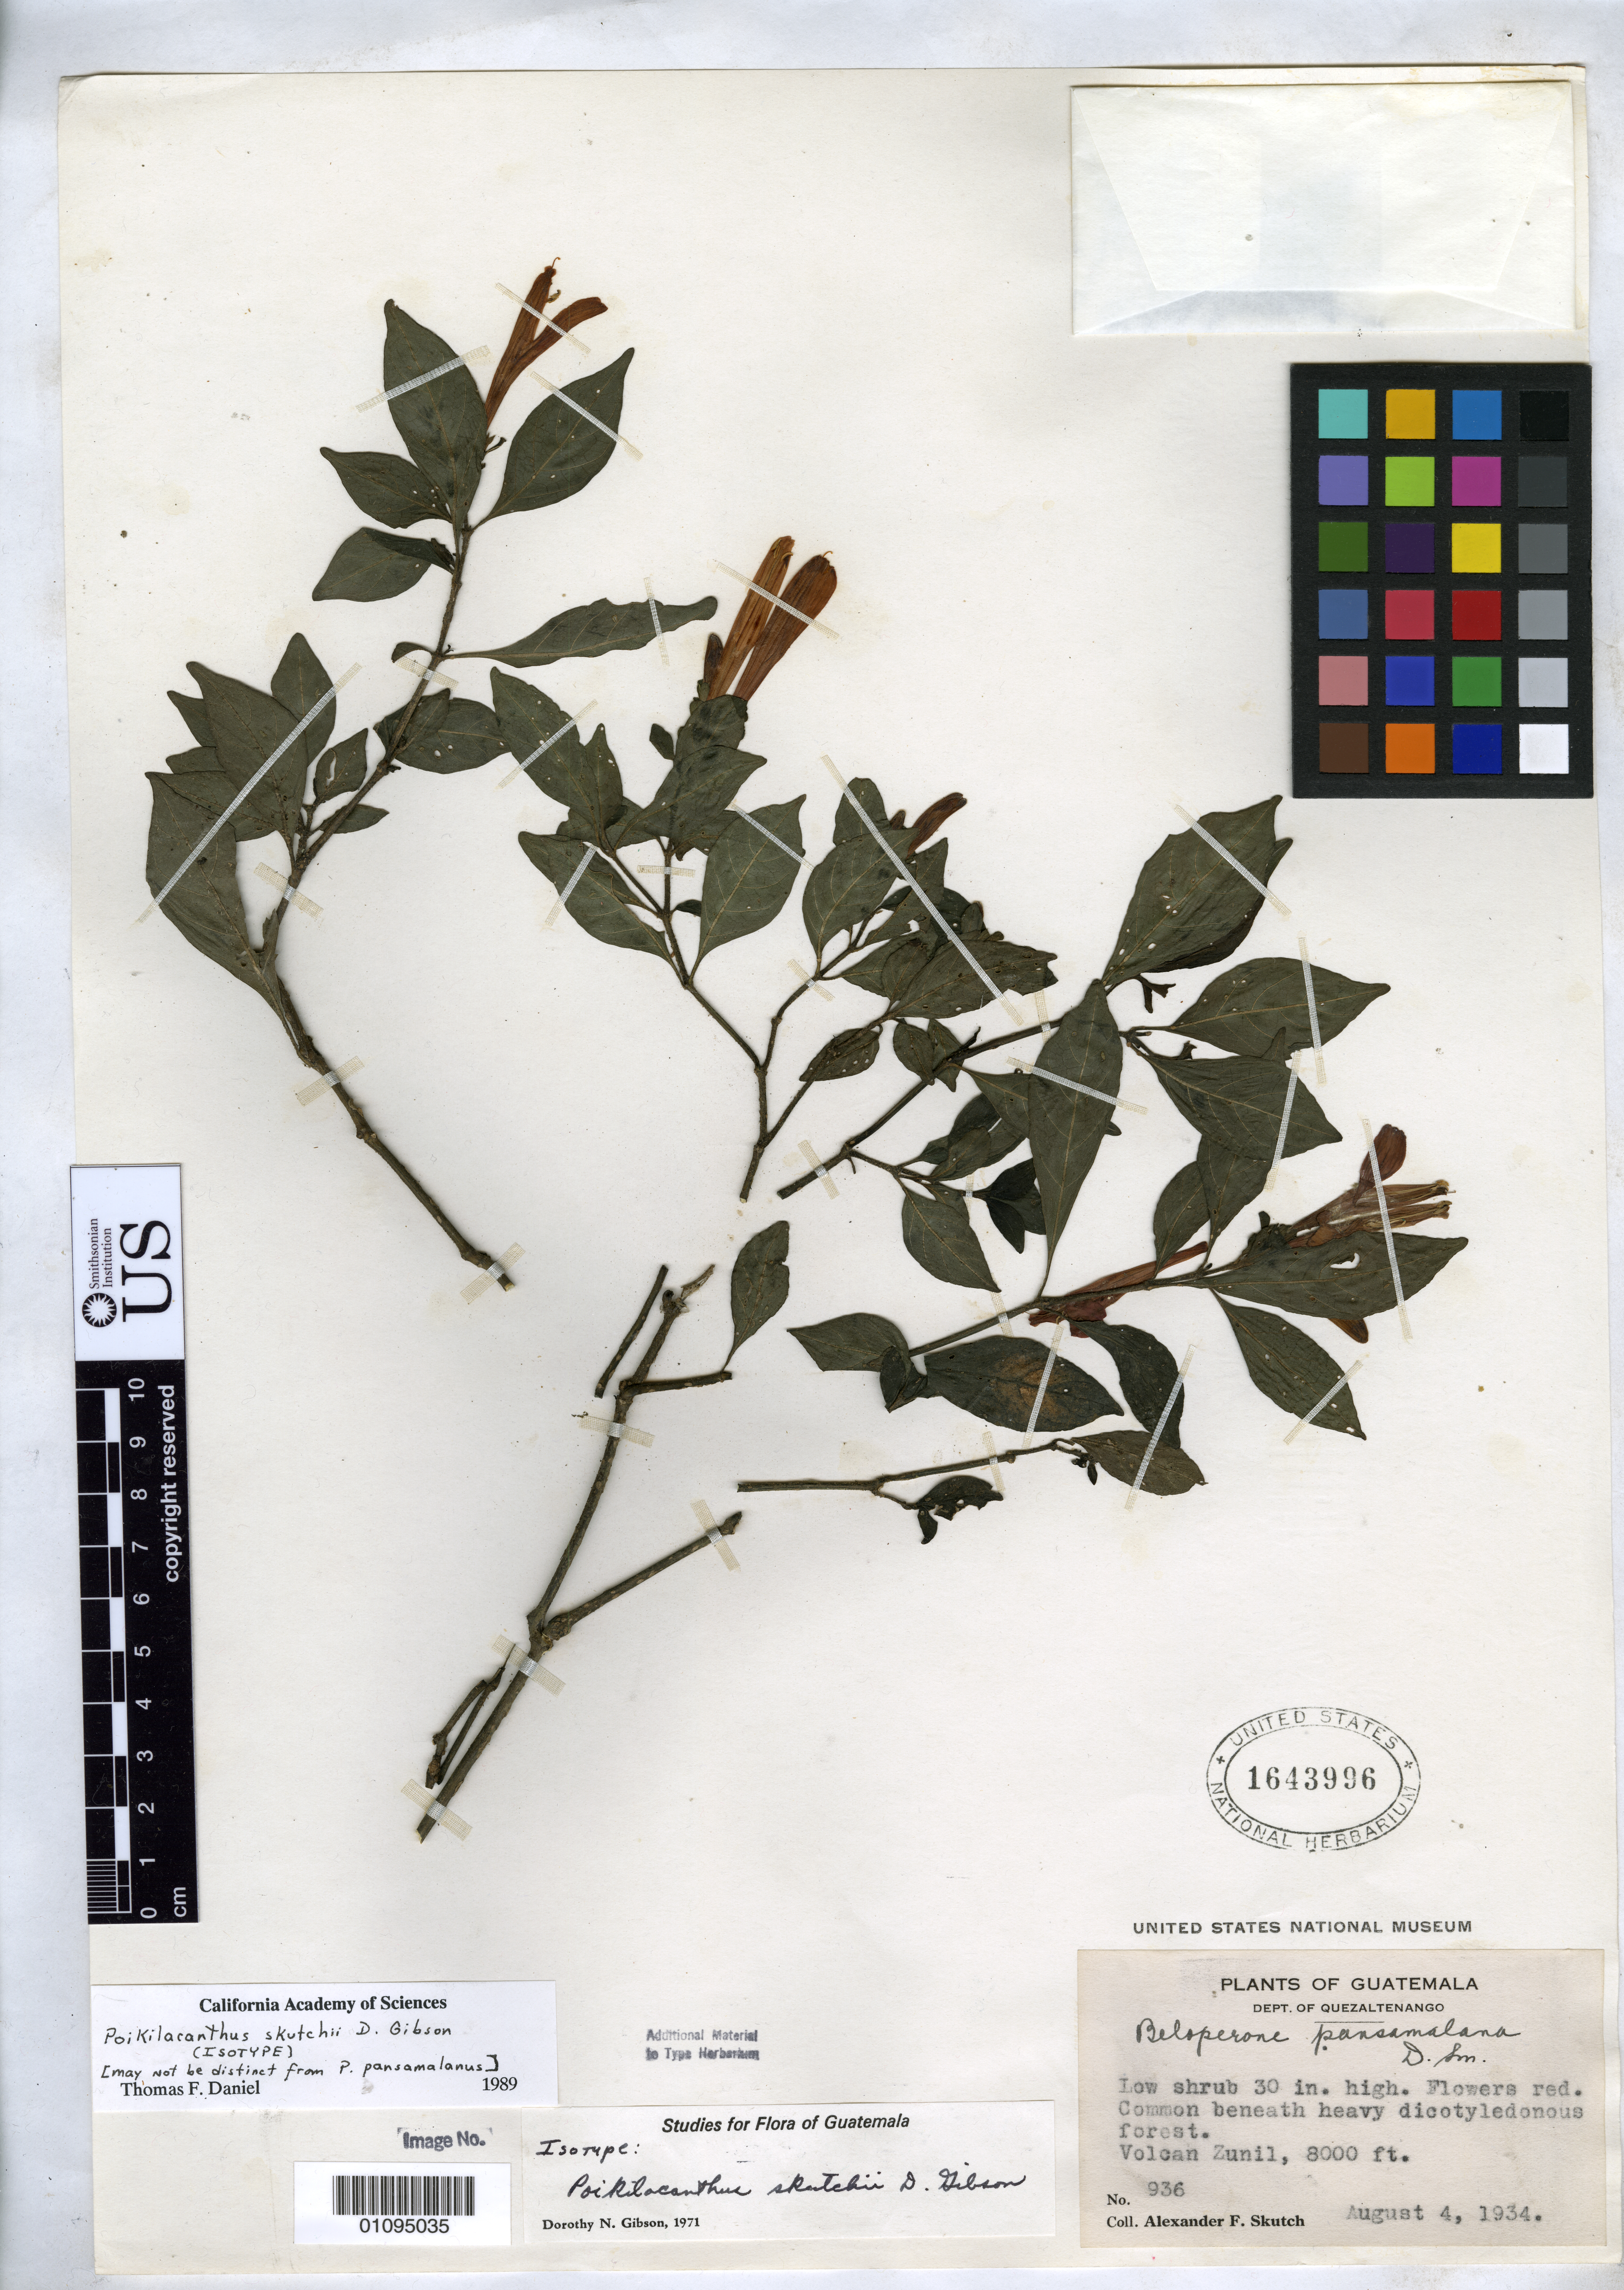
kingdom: Plantae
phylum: Tracheophyta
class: Magnoliopsida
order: Lamiales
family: Acanthaceae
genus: Poikilacanthus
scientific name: Poikilacanthus skutchii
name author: D.N. Gibson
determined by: Gibson, D. N.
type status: Isotype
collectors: A. F. Skutch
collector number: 936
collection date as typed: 04 Aug 1934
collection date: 1934-08-04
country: Guatemala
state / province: Quetzaltenango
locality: Volcan Zunil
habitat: Common beneath heavy dicotyledonous forest.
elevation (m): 2438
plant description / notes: "May not be distinct from P. pansamalanus" -T.F. Daniel, 1989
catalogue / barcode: US 1642996